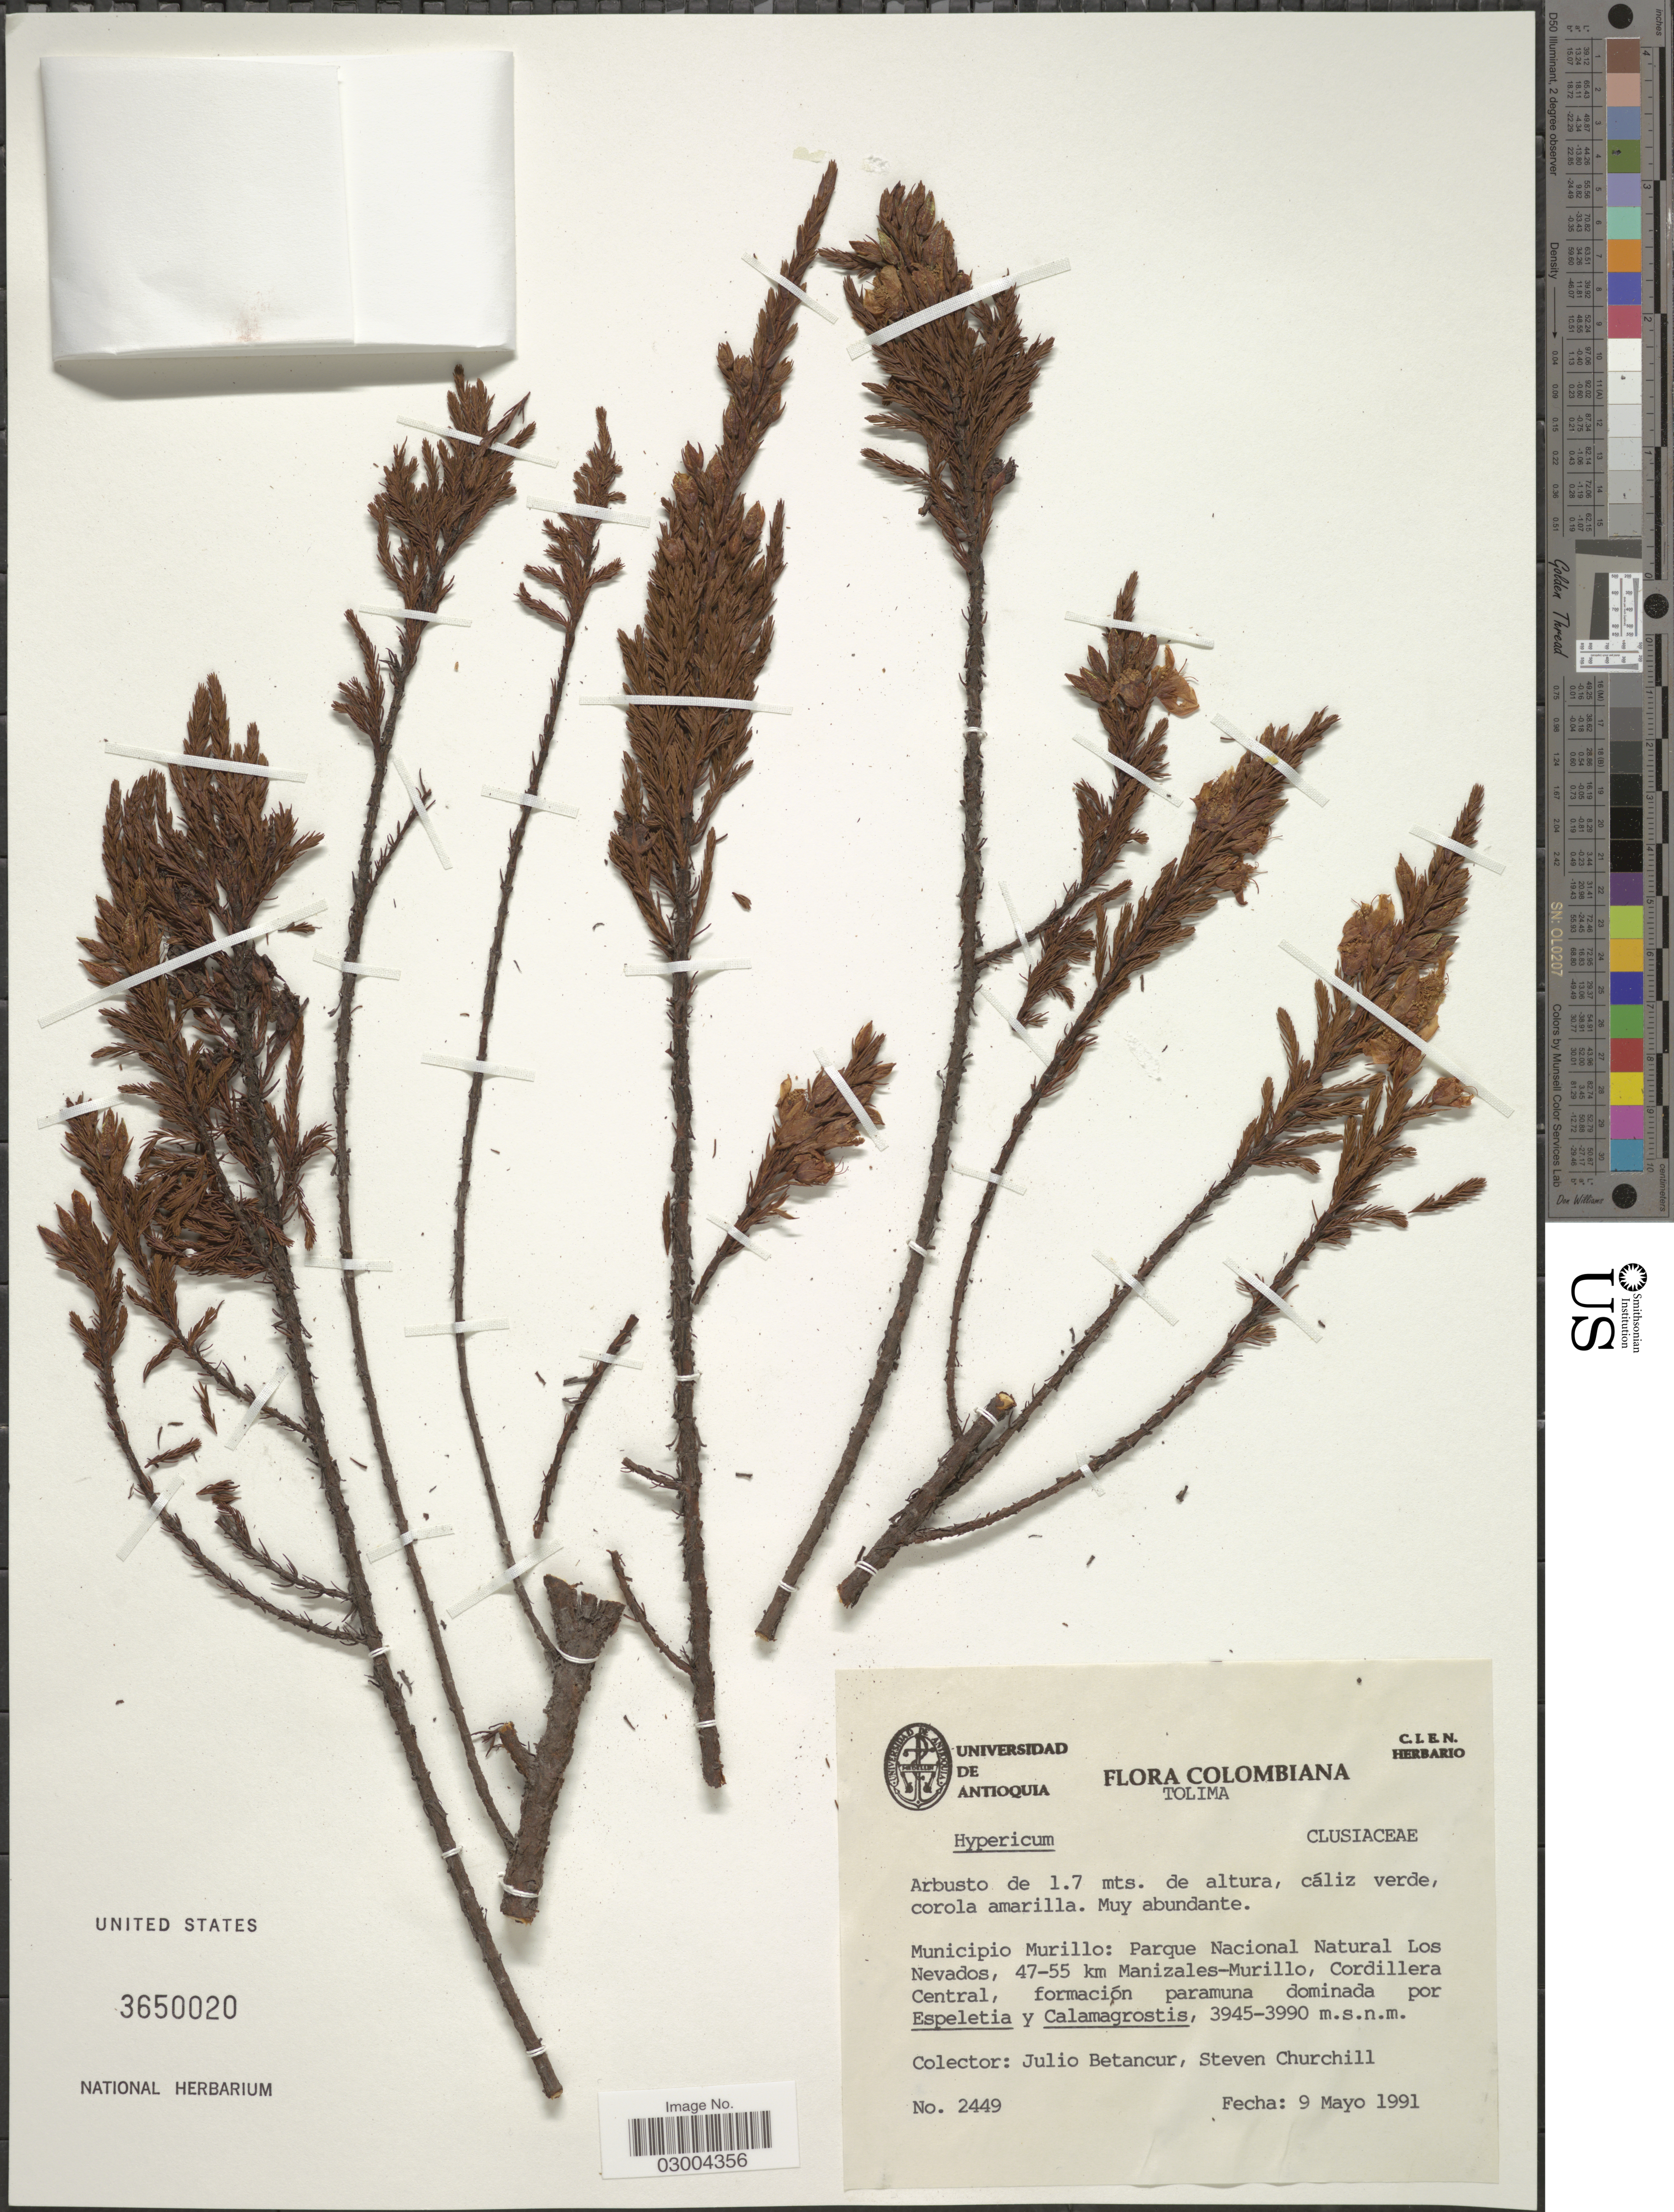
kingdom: Plantae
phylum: Tracheophyta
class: Magnoliopsida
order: Malpighiales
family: Hypericaceae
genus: Hypericum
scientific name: Hypericum sp.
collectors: J. Betancur & S. Churchill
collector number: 2449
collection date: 1991-05-09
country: Colombia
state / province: Tolima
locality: Municipio Murillo: Parque Nacional Natural Los Nevados, 47-55 km Manizales-Murillo, Cordillera Central.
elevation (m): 3945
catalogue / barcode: US 3650020